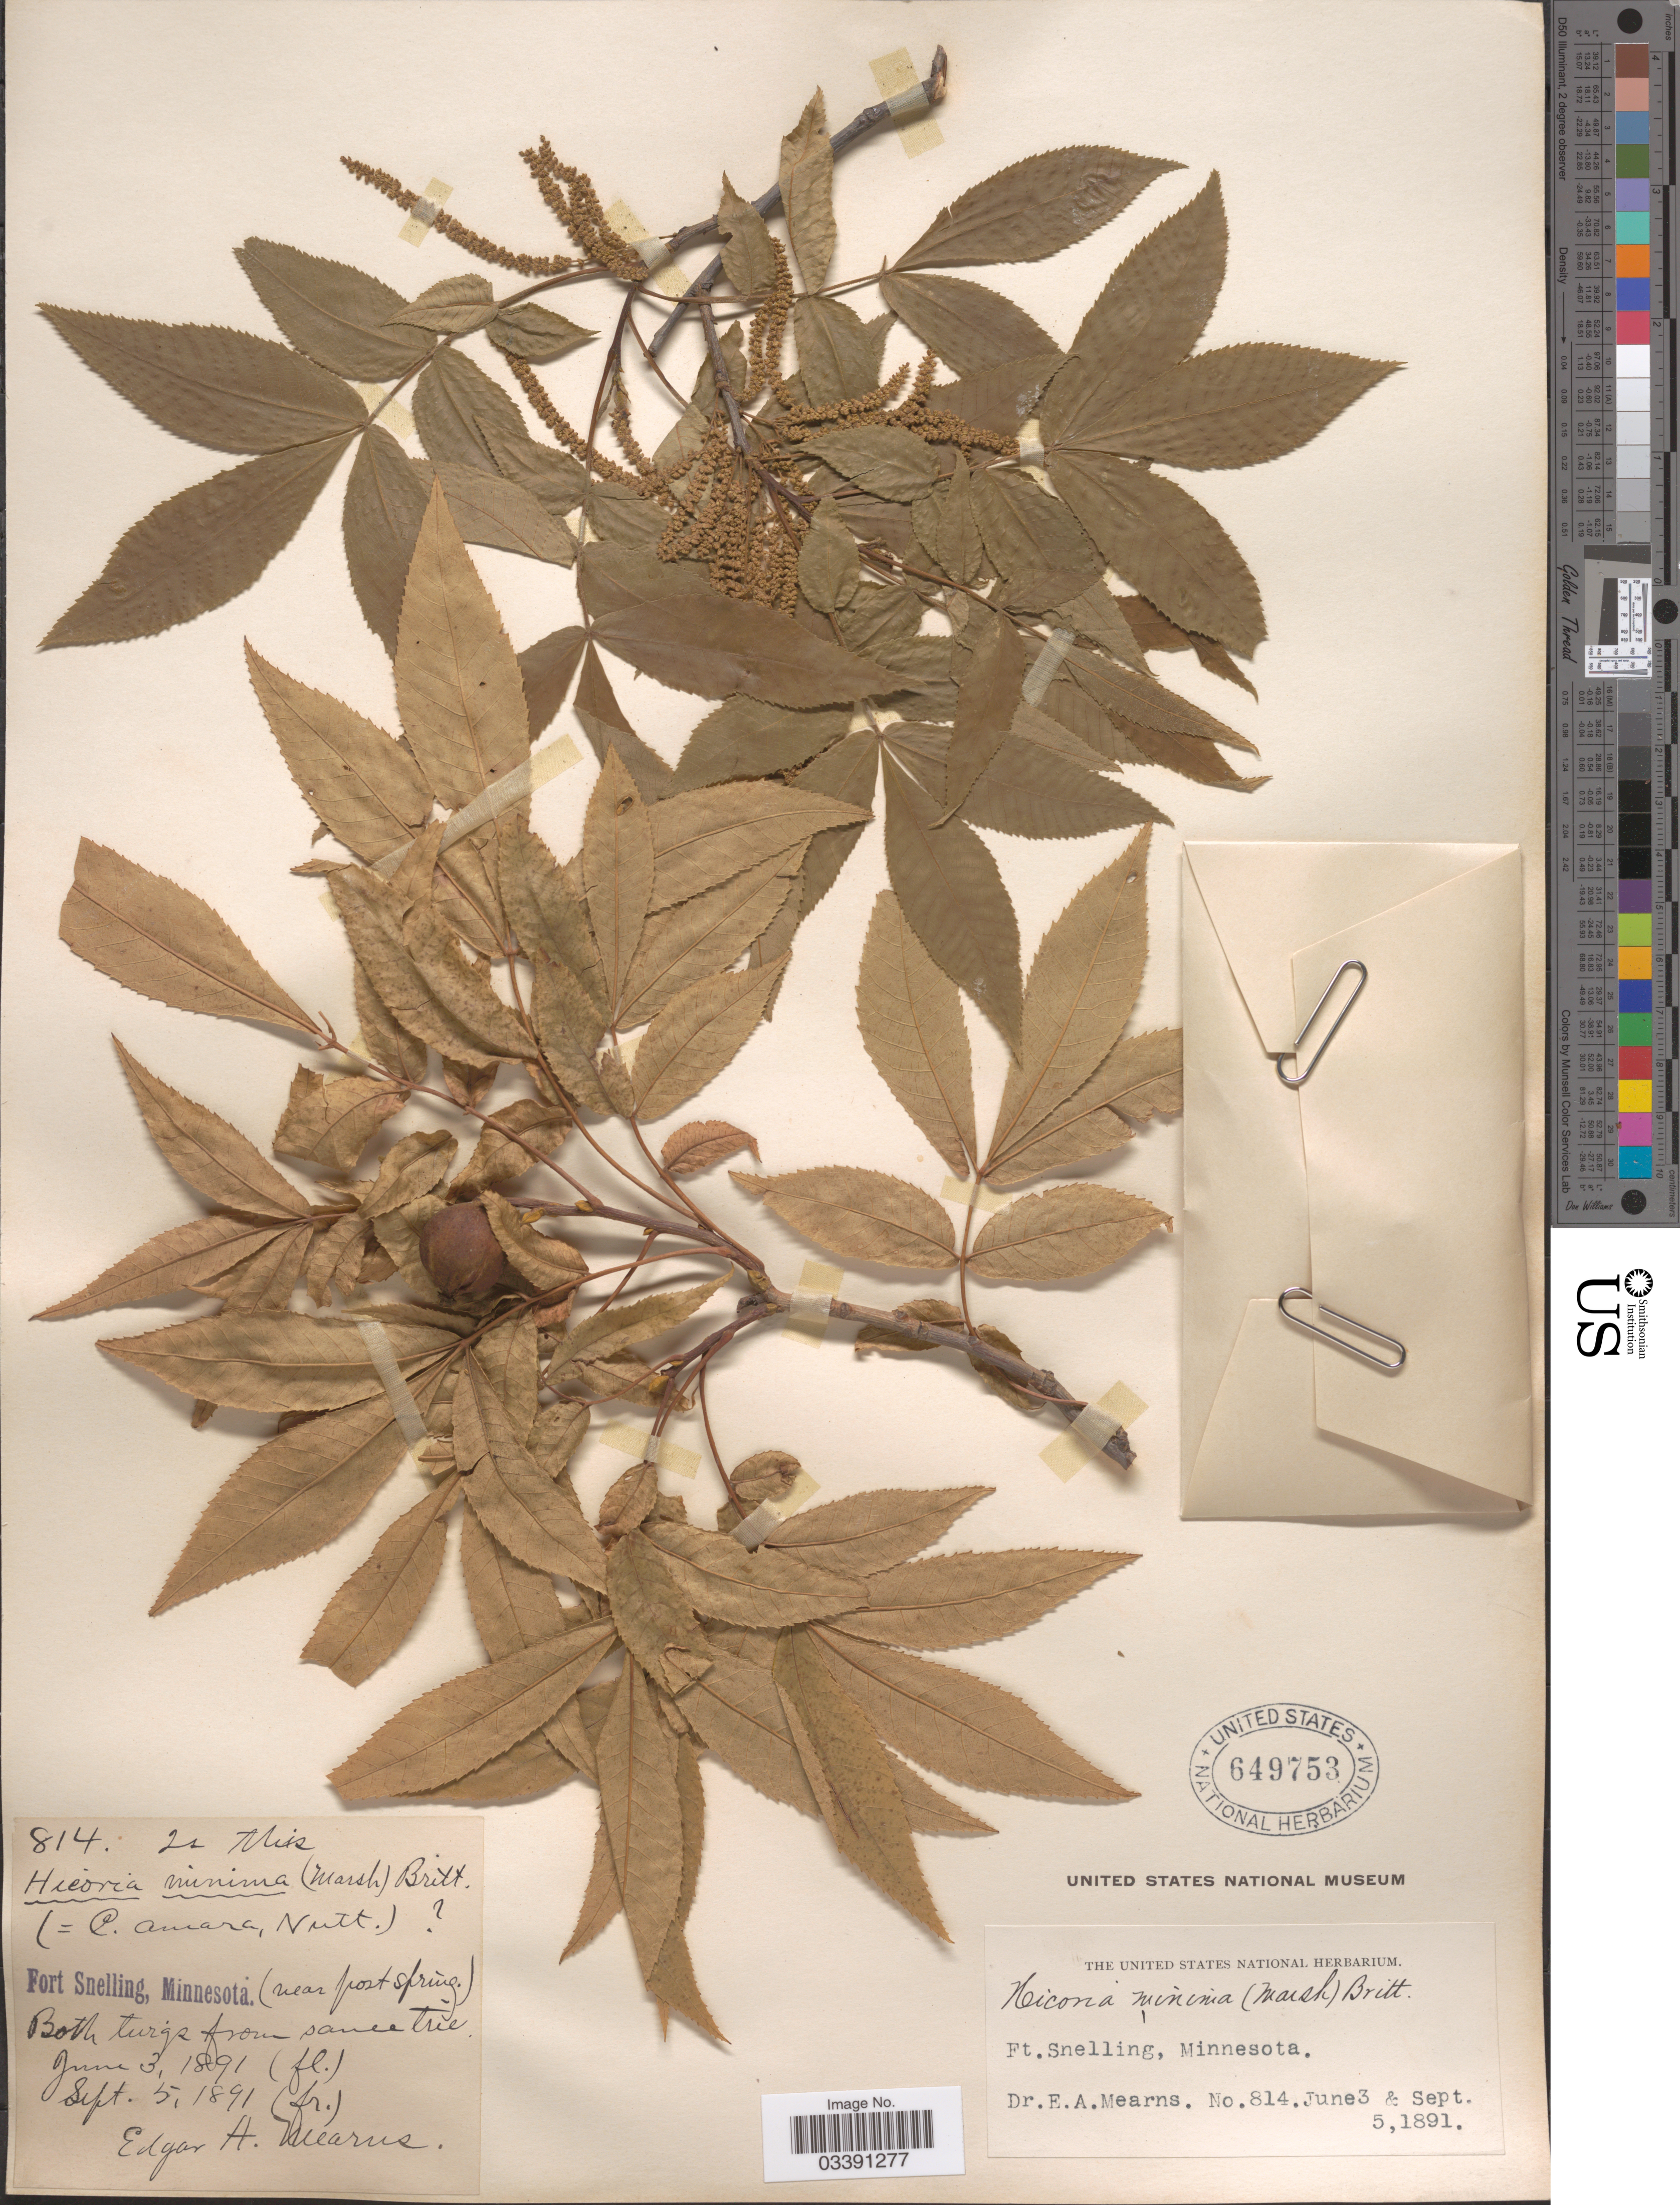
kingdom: Plantae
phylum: Tracheophyta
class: Magnoliopsida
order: Fagales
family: Juglandaceae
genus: Carya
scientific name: Carya cordiformis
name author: (Wangenh.) K. Koch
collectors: E. A. Mearns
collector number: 814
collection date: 1891-06-03/1891-09-05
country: United States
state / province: Minnesota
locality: Fort Snelling (near post Spring).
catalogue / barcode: US 649753